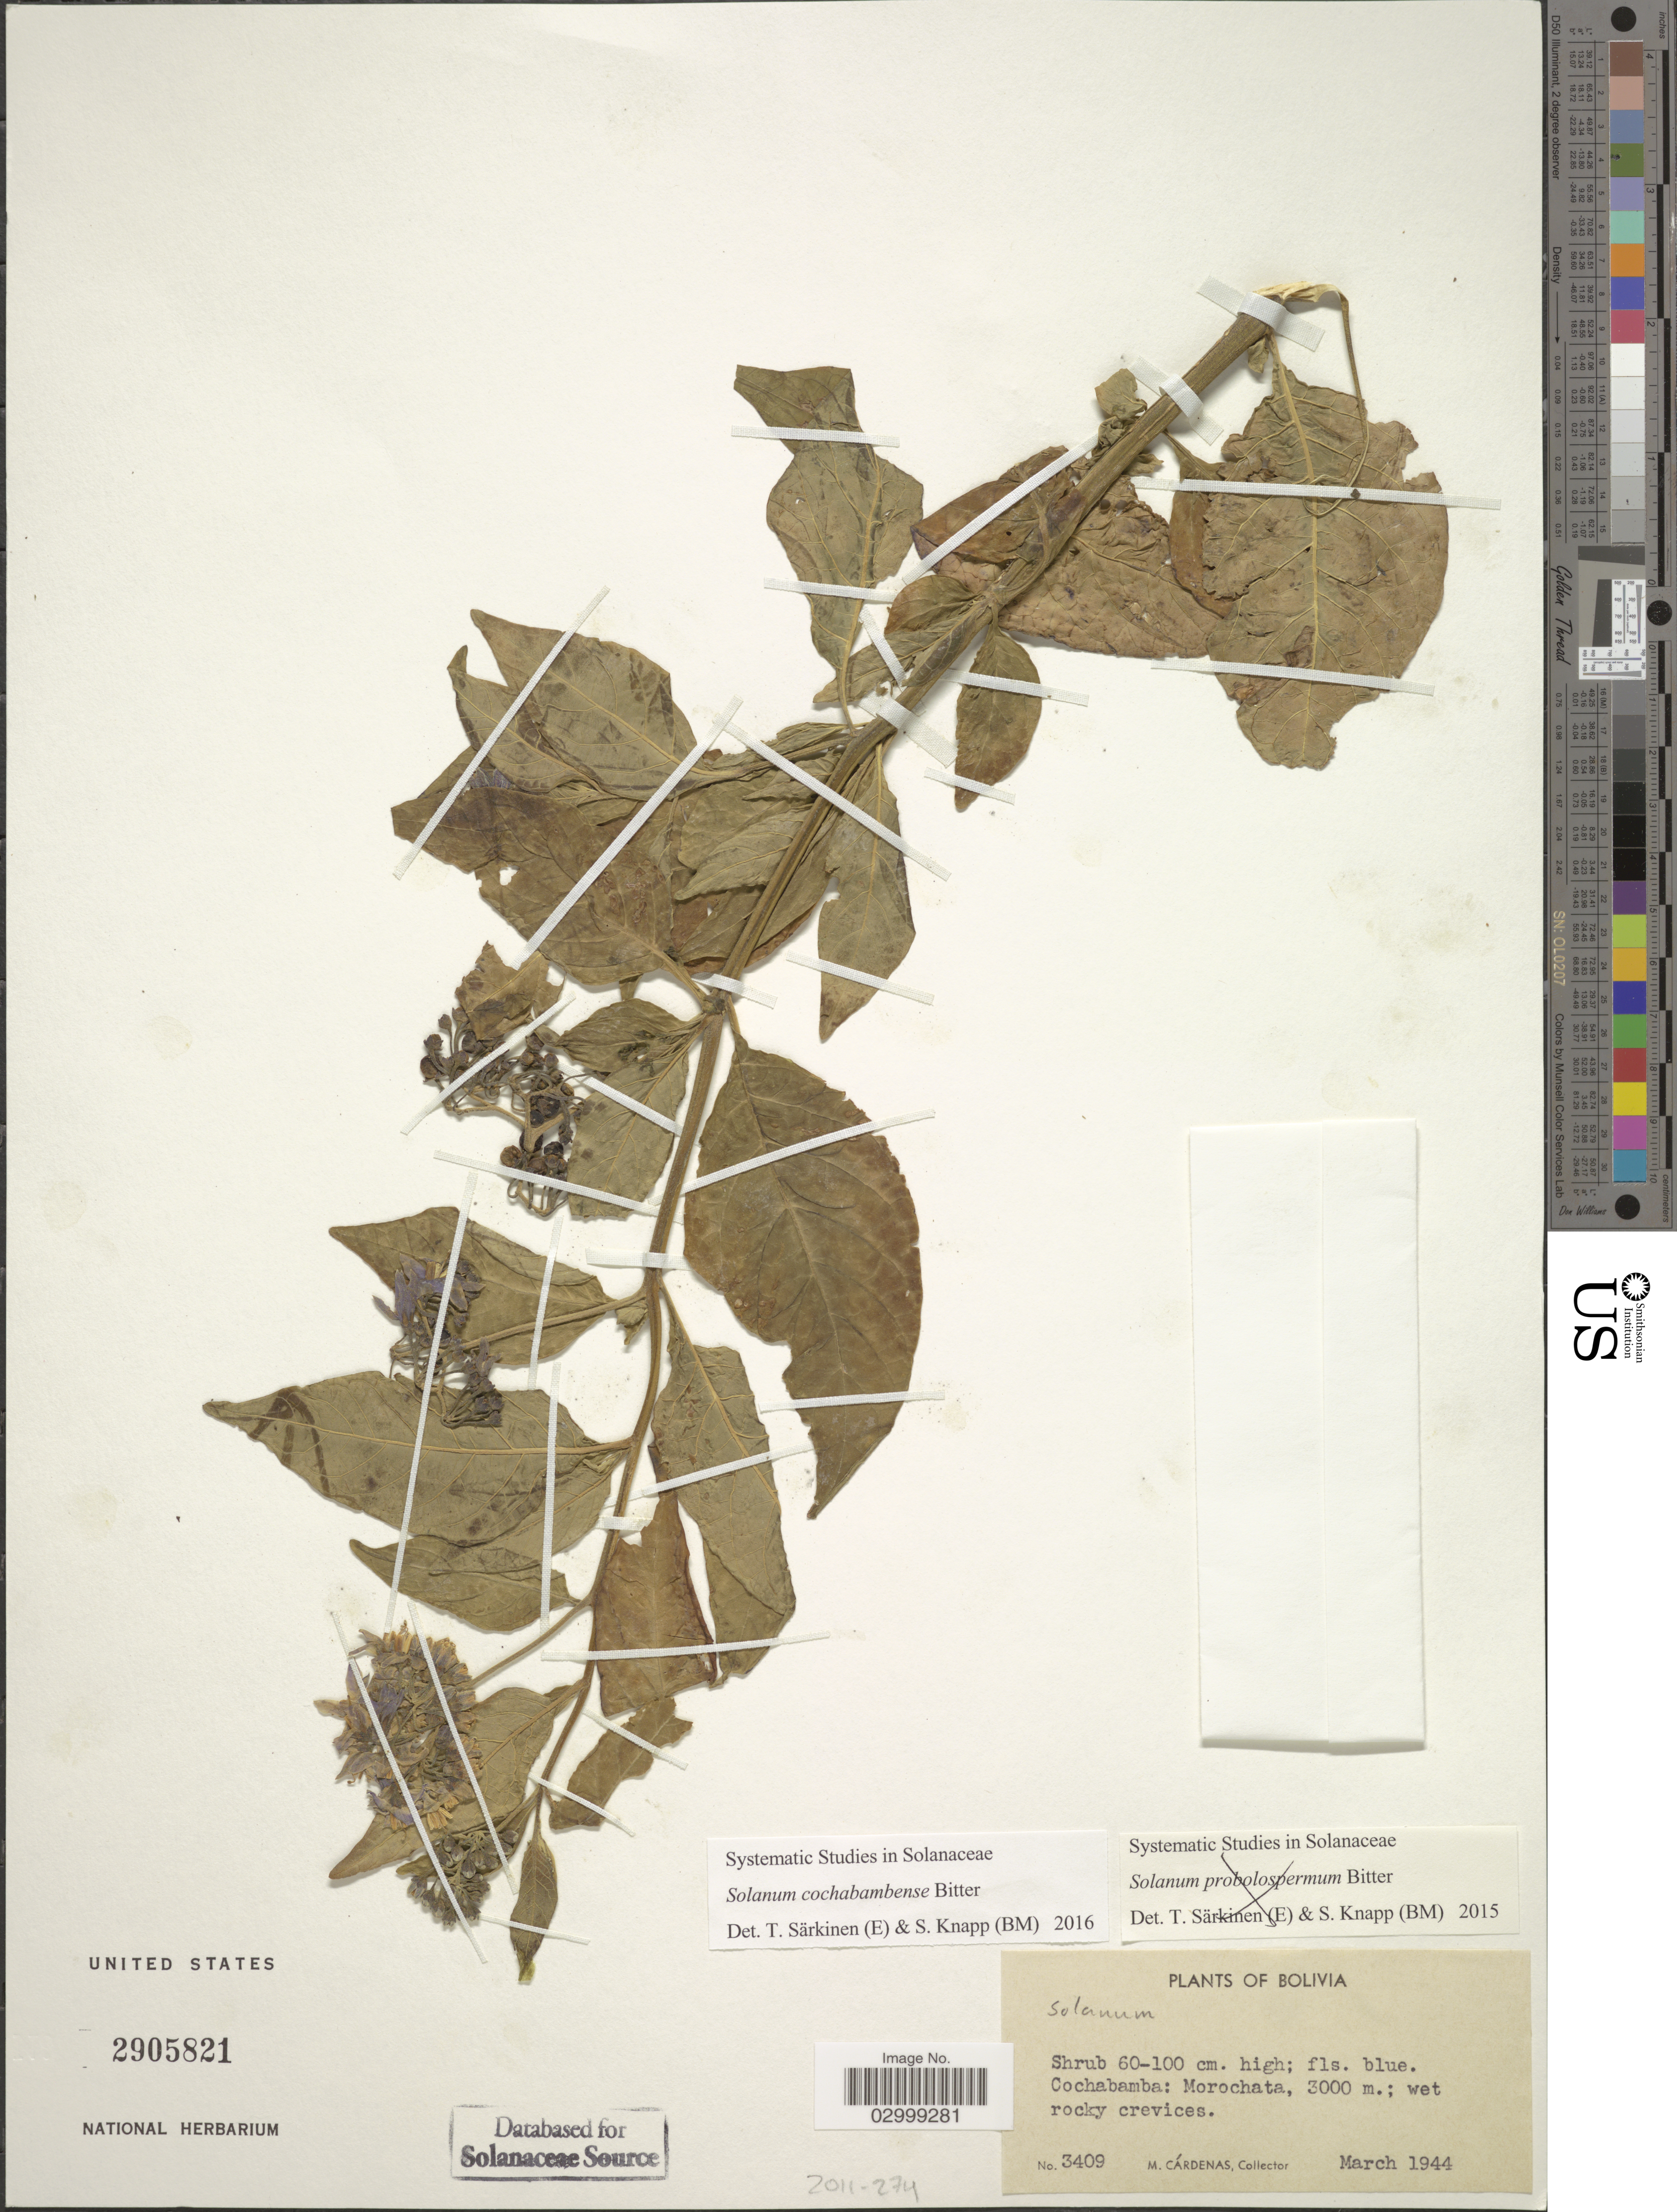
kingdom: Plantae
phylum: Tracheophyta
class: Magnoliopsida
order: Solanales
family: Solanaceae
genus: Solanum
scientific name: Solanum cochabambense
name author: Bitter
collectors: M. Cárdenas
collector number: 3409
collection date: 1944-03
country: Bolivia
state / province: Cochabamba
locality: Morochata.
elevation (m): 3000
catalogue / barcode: US 2905821